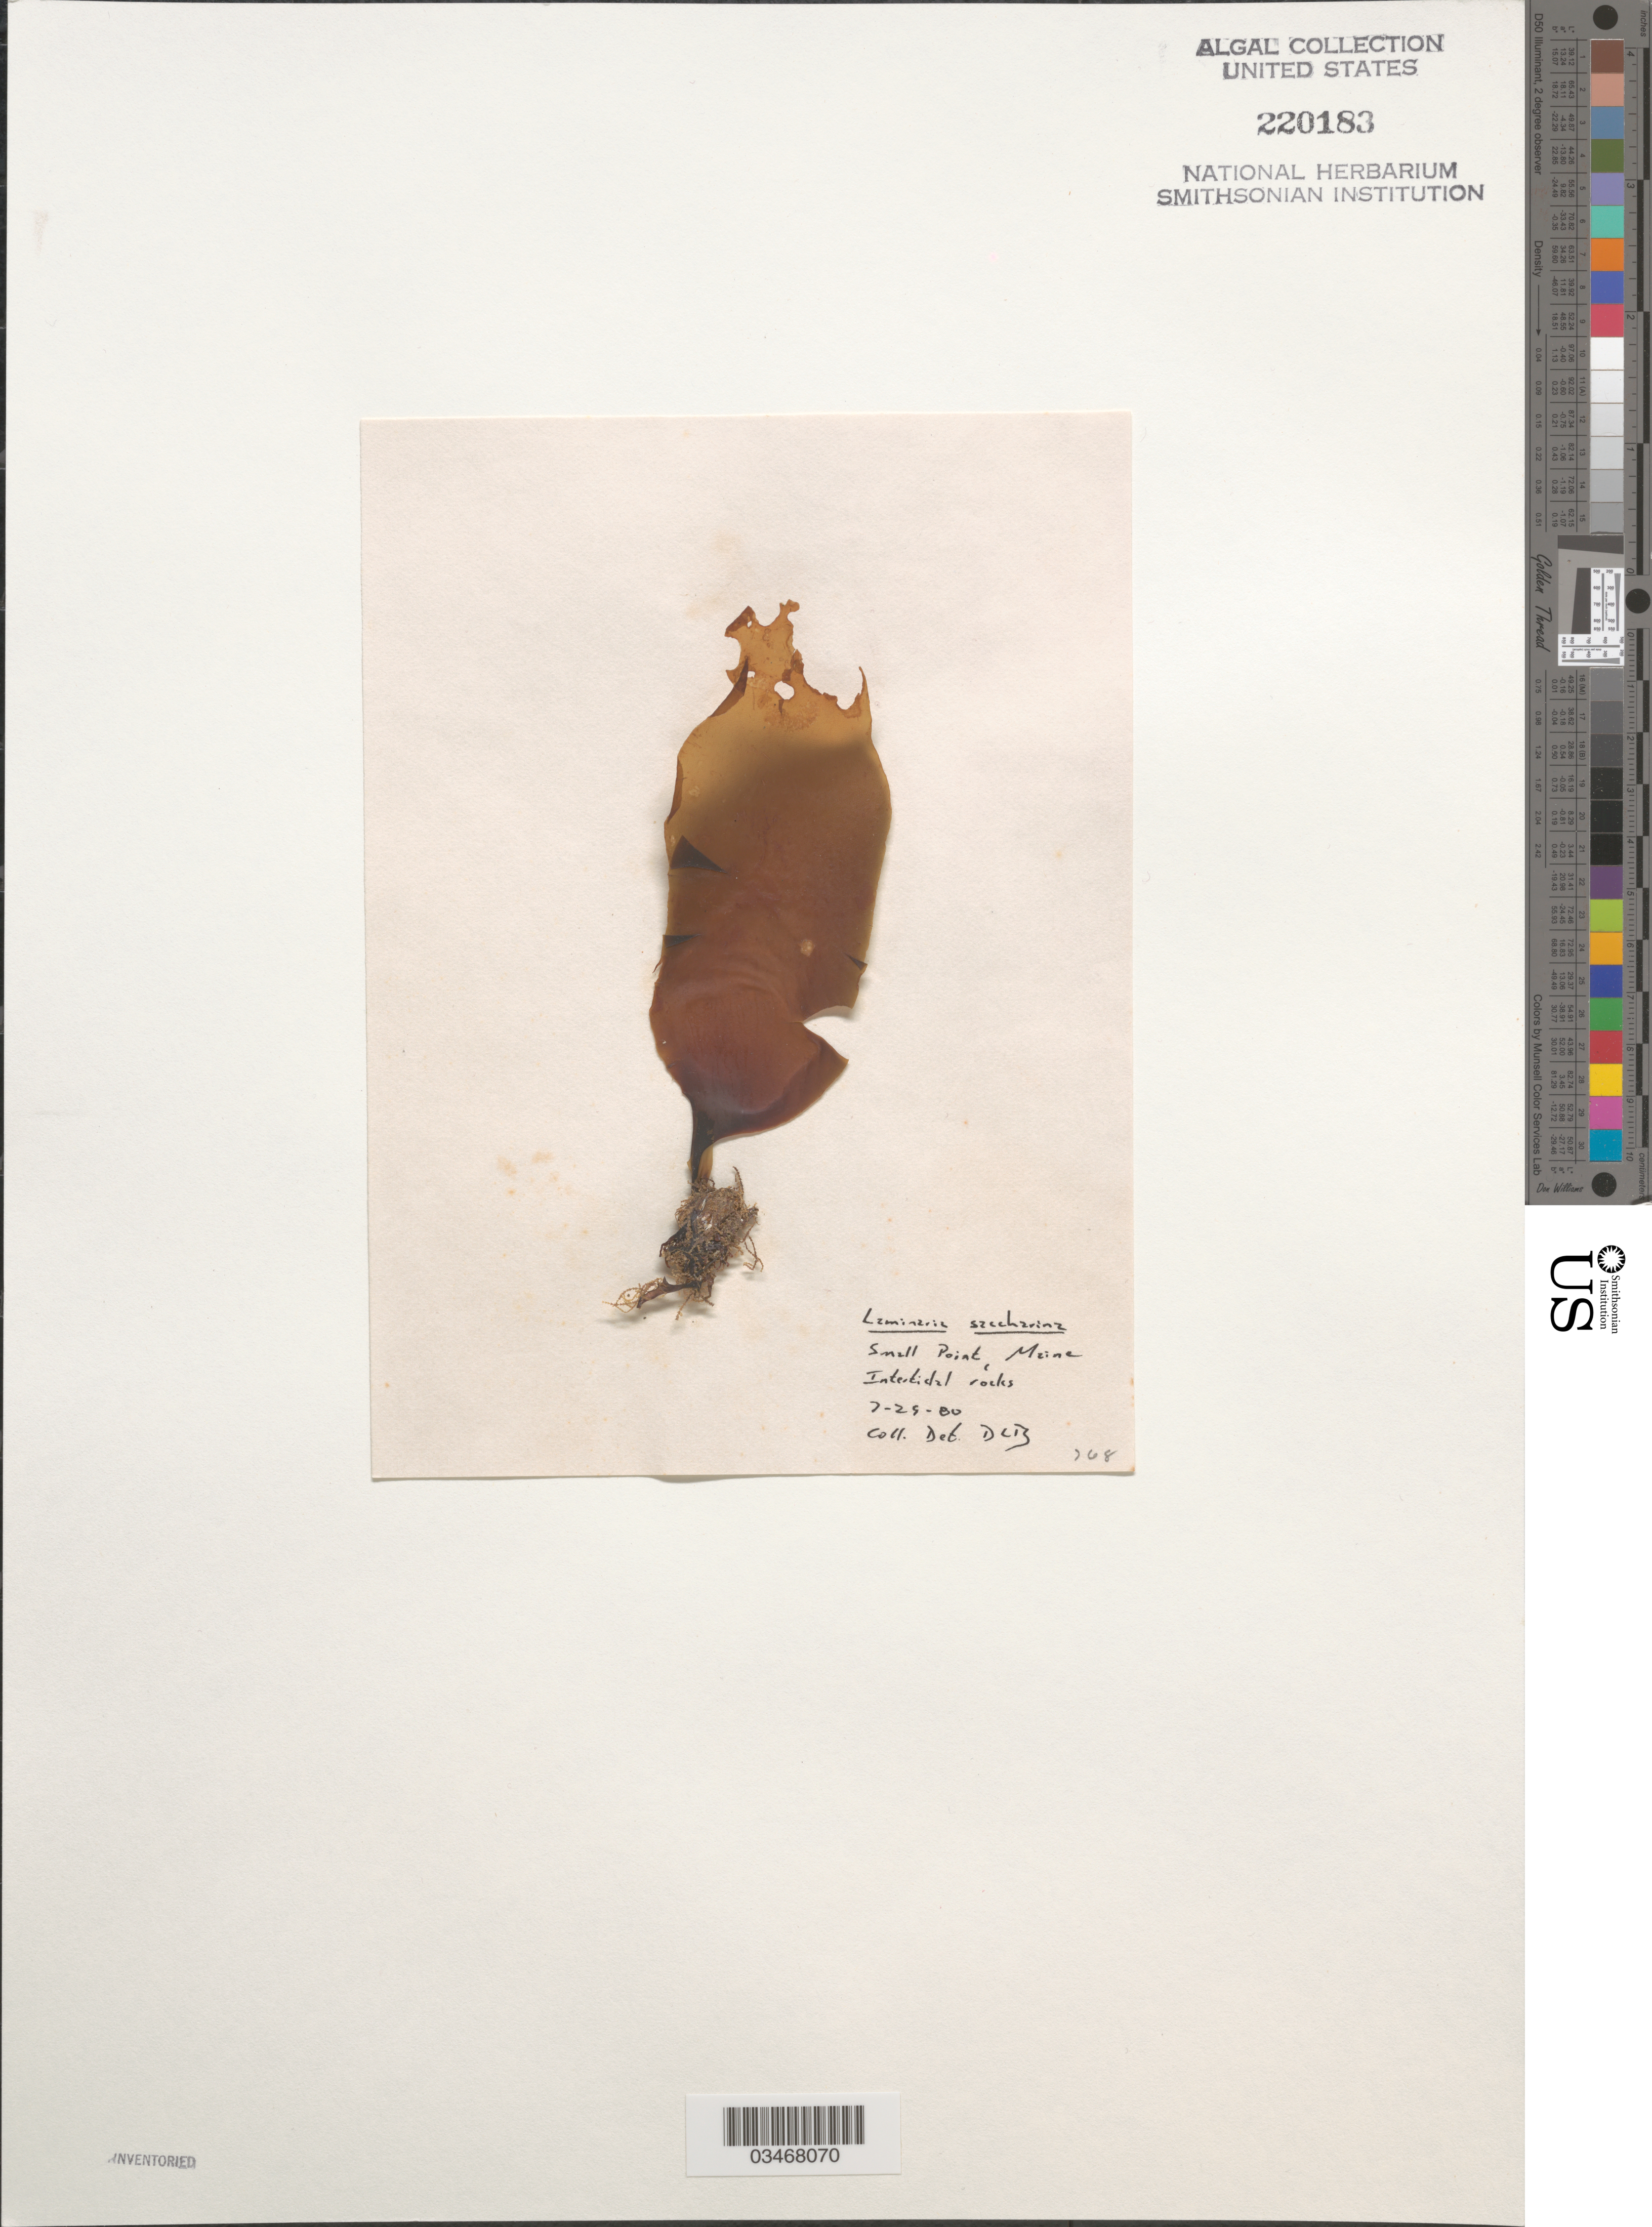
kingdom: Chromista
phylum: Ochrophyta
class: Phaeophyceae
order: Laminariales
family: Laminariaceae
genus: Saccharina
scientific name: Saccharina latissima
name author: C.E. Lane et al.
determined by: Algae name updating Project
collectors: D.L. Ballantine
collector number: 768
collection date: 1980-07-29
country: United States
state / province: Maine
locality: Small Point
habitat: Intertidal rocks.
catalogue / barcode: US 220183